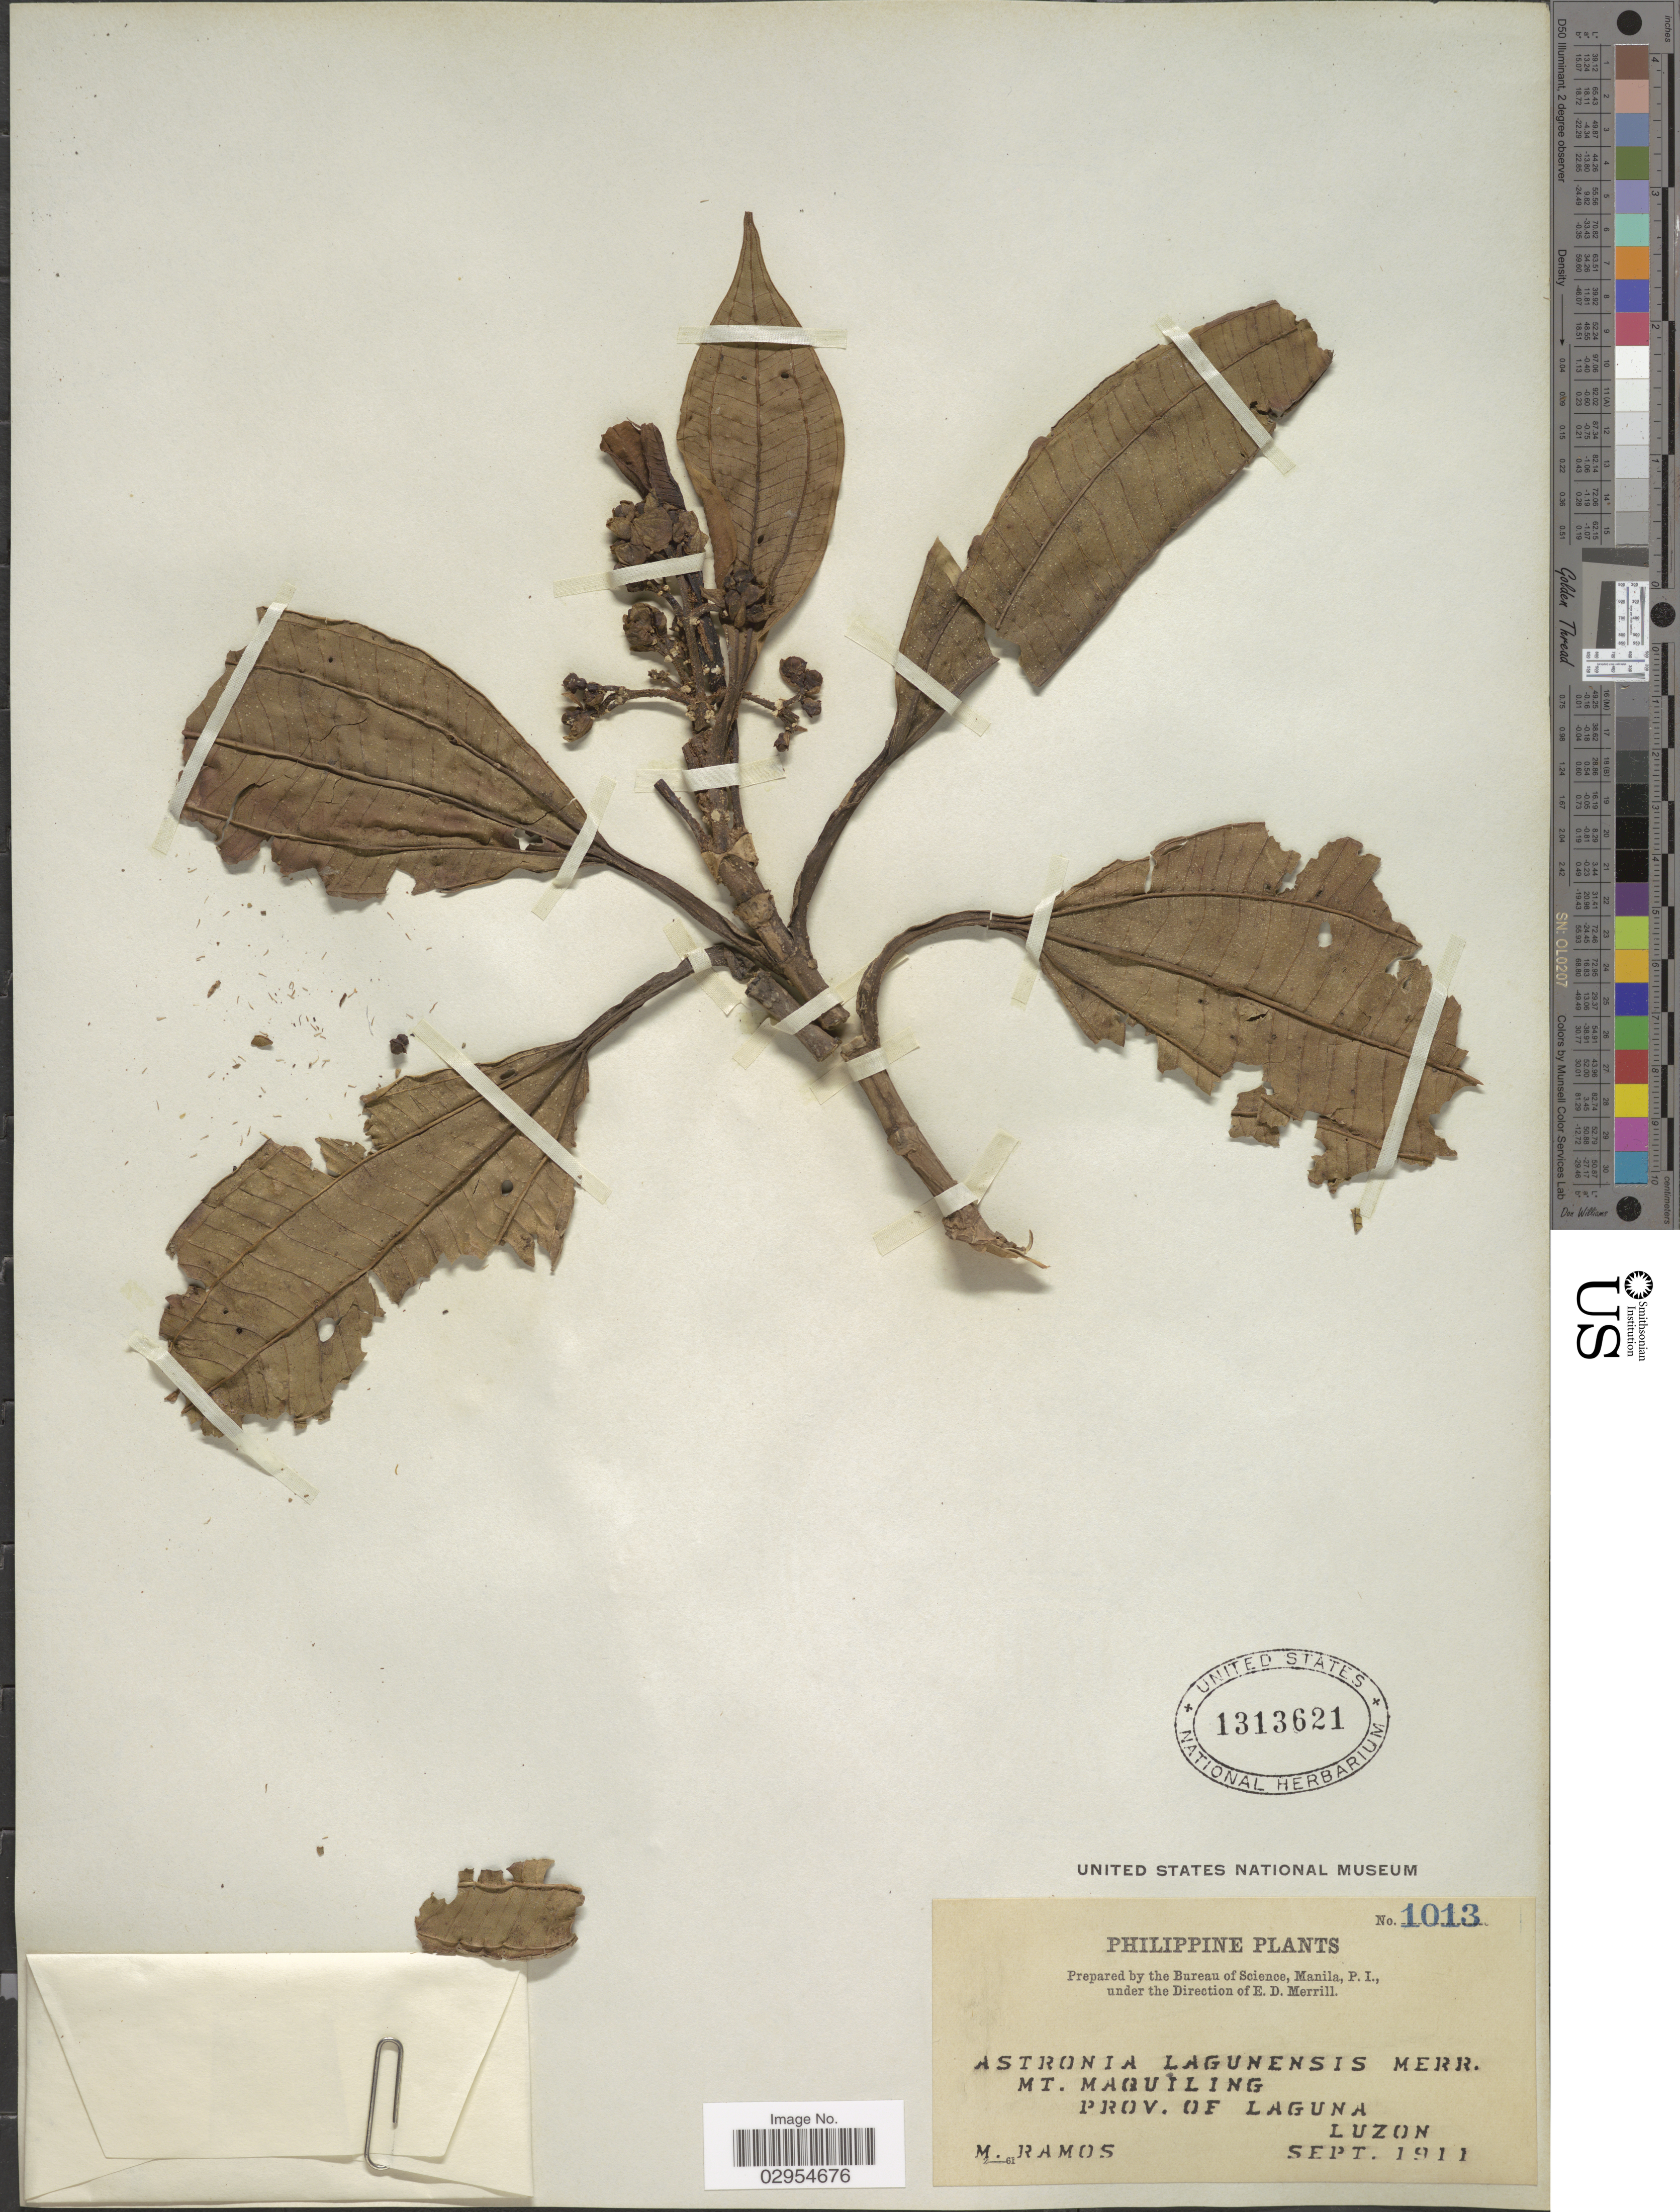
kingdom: Plantae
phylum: Tracheophyta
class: Magnoliopsida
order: Myrtales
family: Melastomataceae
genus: Astronia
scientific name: Astronia lagunensis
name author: Merr.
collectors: M. Ramos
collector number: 1013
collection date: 1911-09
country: Philippines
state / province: Calabarzon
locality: Mt. Maquiling, Prov. of Laguna, Luzon.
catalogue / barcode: US 1313621